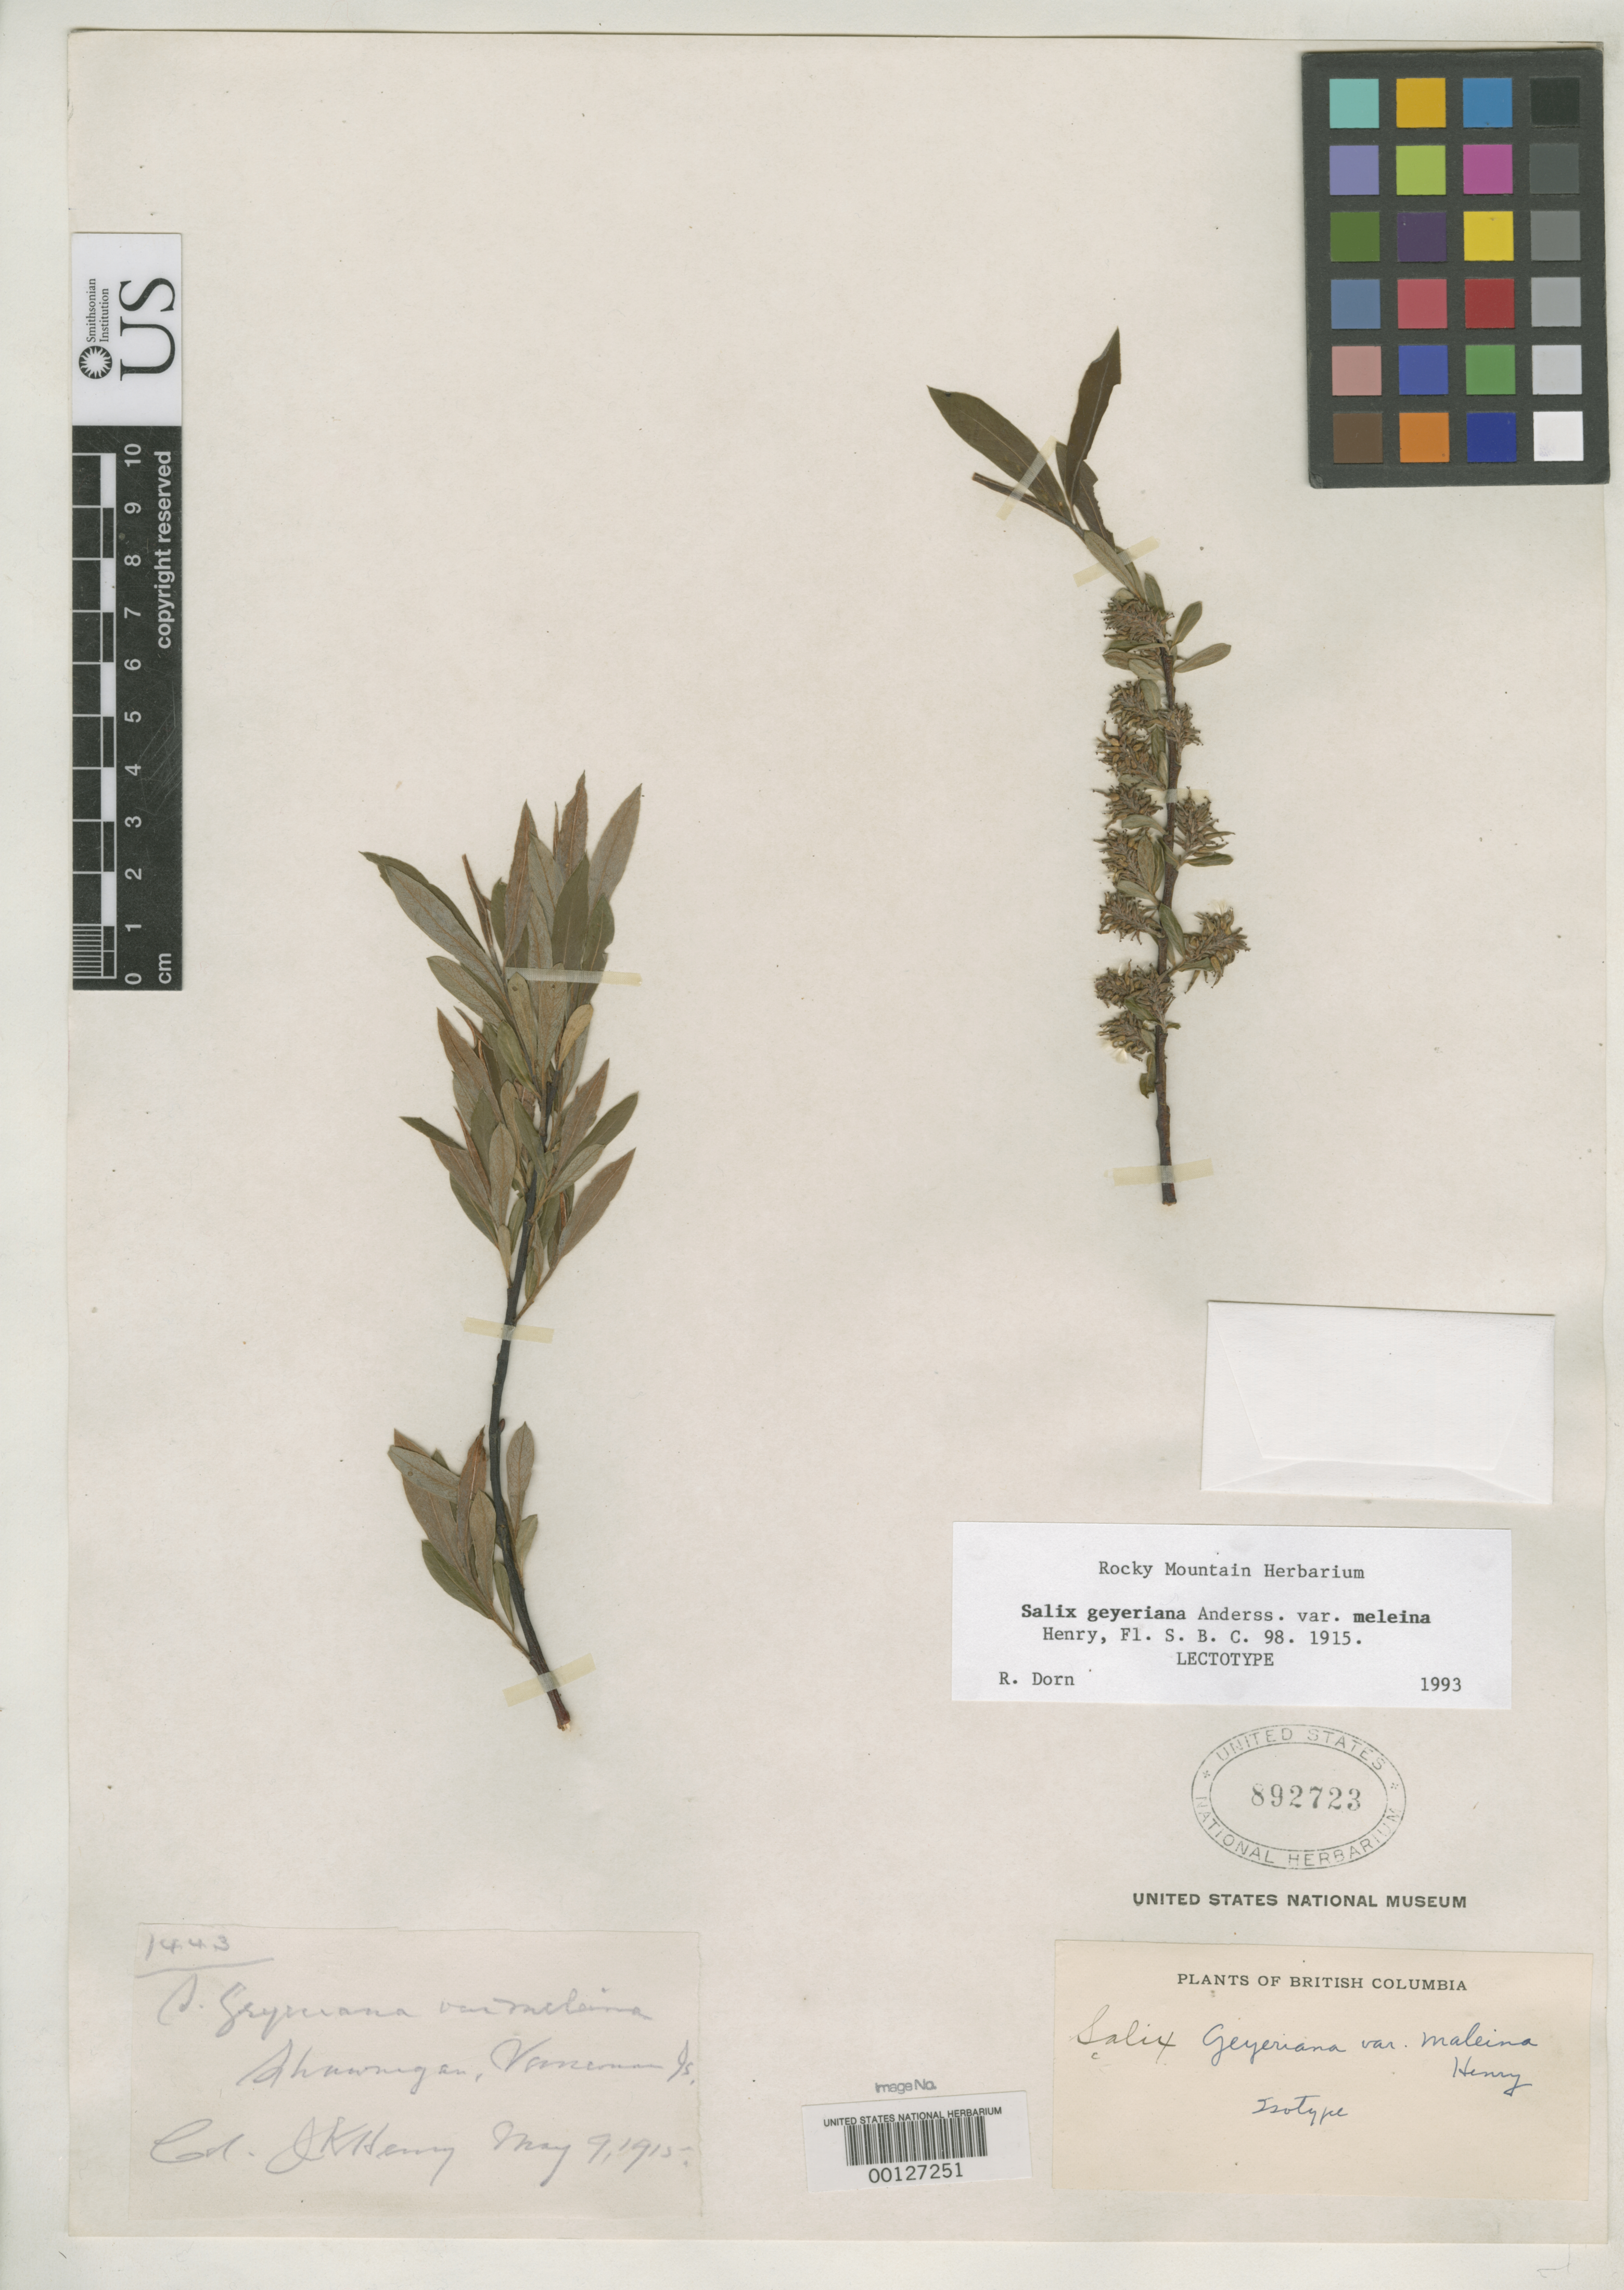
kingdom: Plantae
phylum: Tracheophyta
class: Magnoliopsida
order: Malpighiales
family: Salicaceae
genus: Salix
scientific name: Salix geyeriana var. meleina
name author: J.K. Henry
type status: Lectotype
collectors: J. K. Henry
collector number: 1443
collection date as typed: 09 May 1915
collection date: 1915-05-09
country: Canada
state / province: British Columbia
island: Vancouver Island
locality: Shawnigan.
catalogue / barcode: US 892723